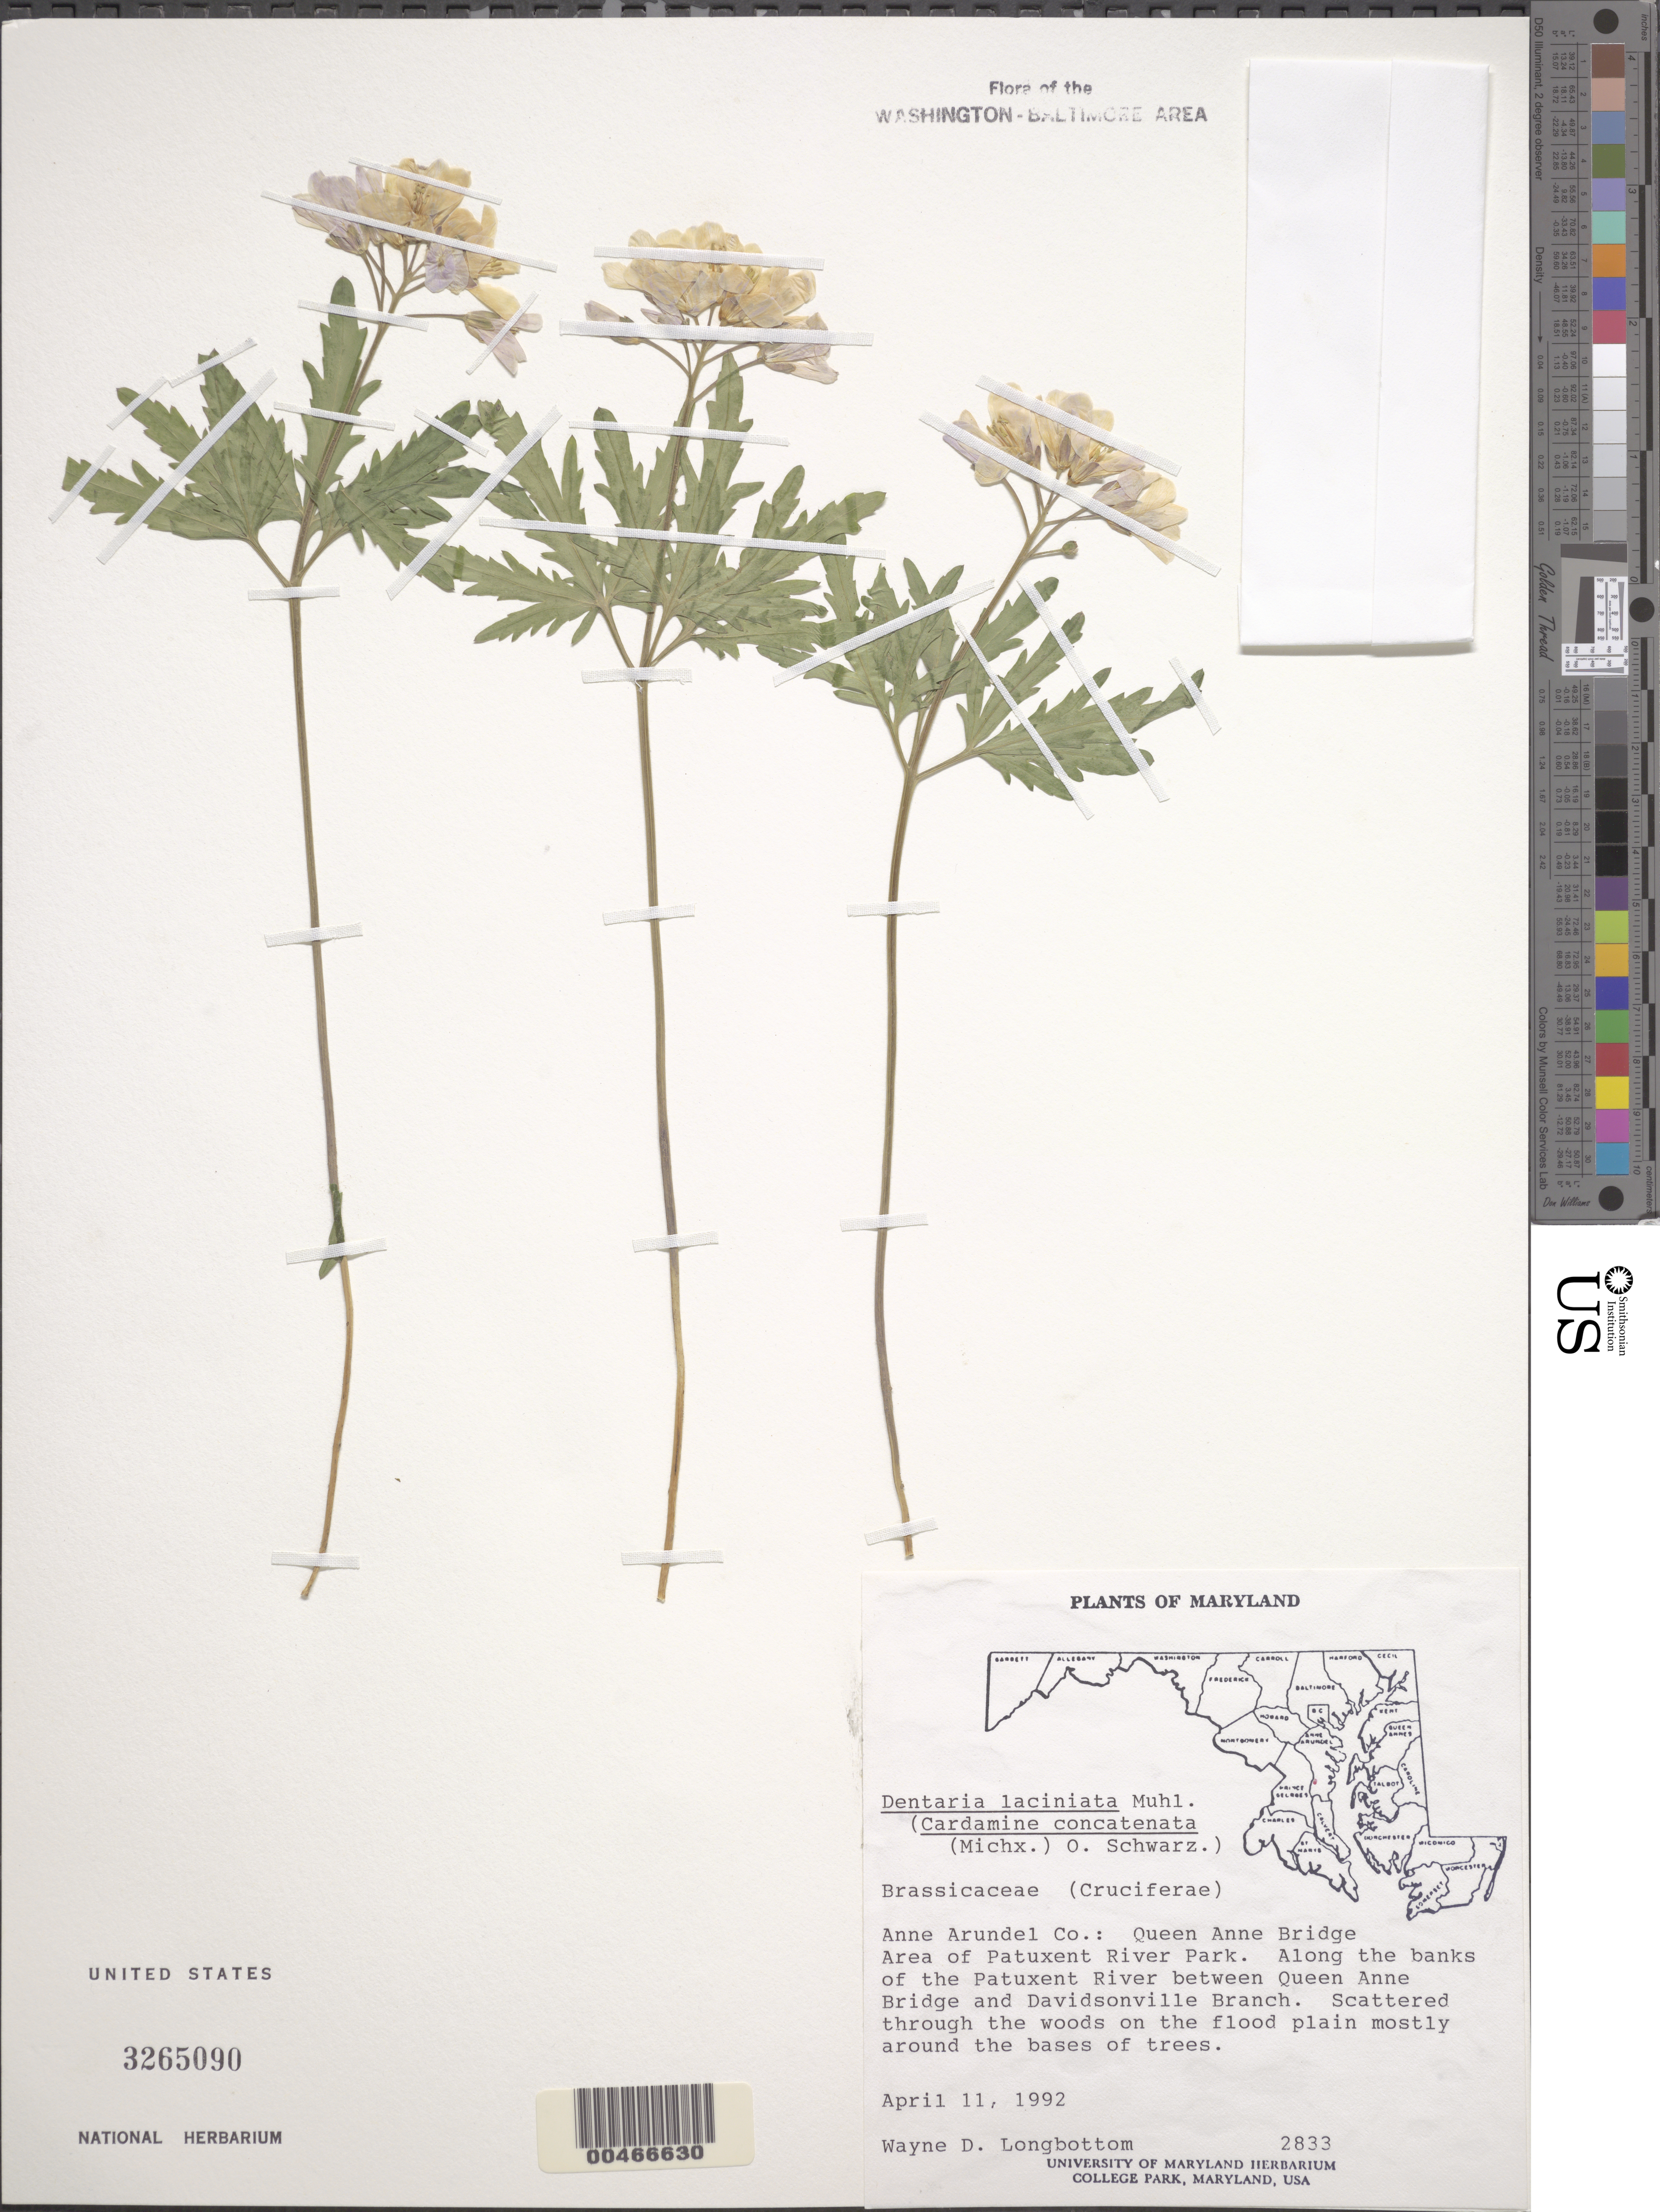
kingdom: Plantae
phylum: Tracheophyta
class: Magnoliopsida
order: Brassicales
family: Brassicaceae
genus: Cardamine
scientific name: Cardamine concatenata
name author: (Michx.) Sw.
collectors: W. D. Longbottom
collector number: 2833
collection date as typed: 11 Apr 1992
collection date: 1992-04-11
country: United States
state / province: Maryland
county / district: Anne Arundel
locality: Queen Anne Bridge area of Patuxent River Park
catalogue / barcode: US 3265090